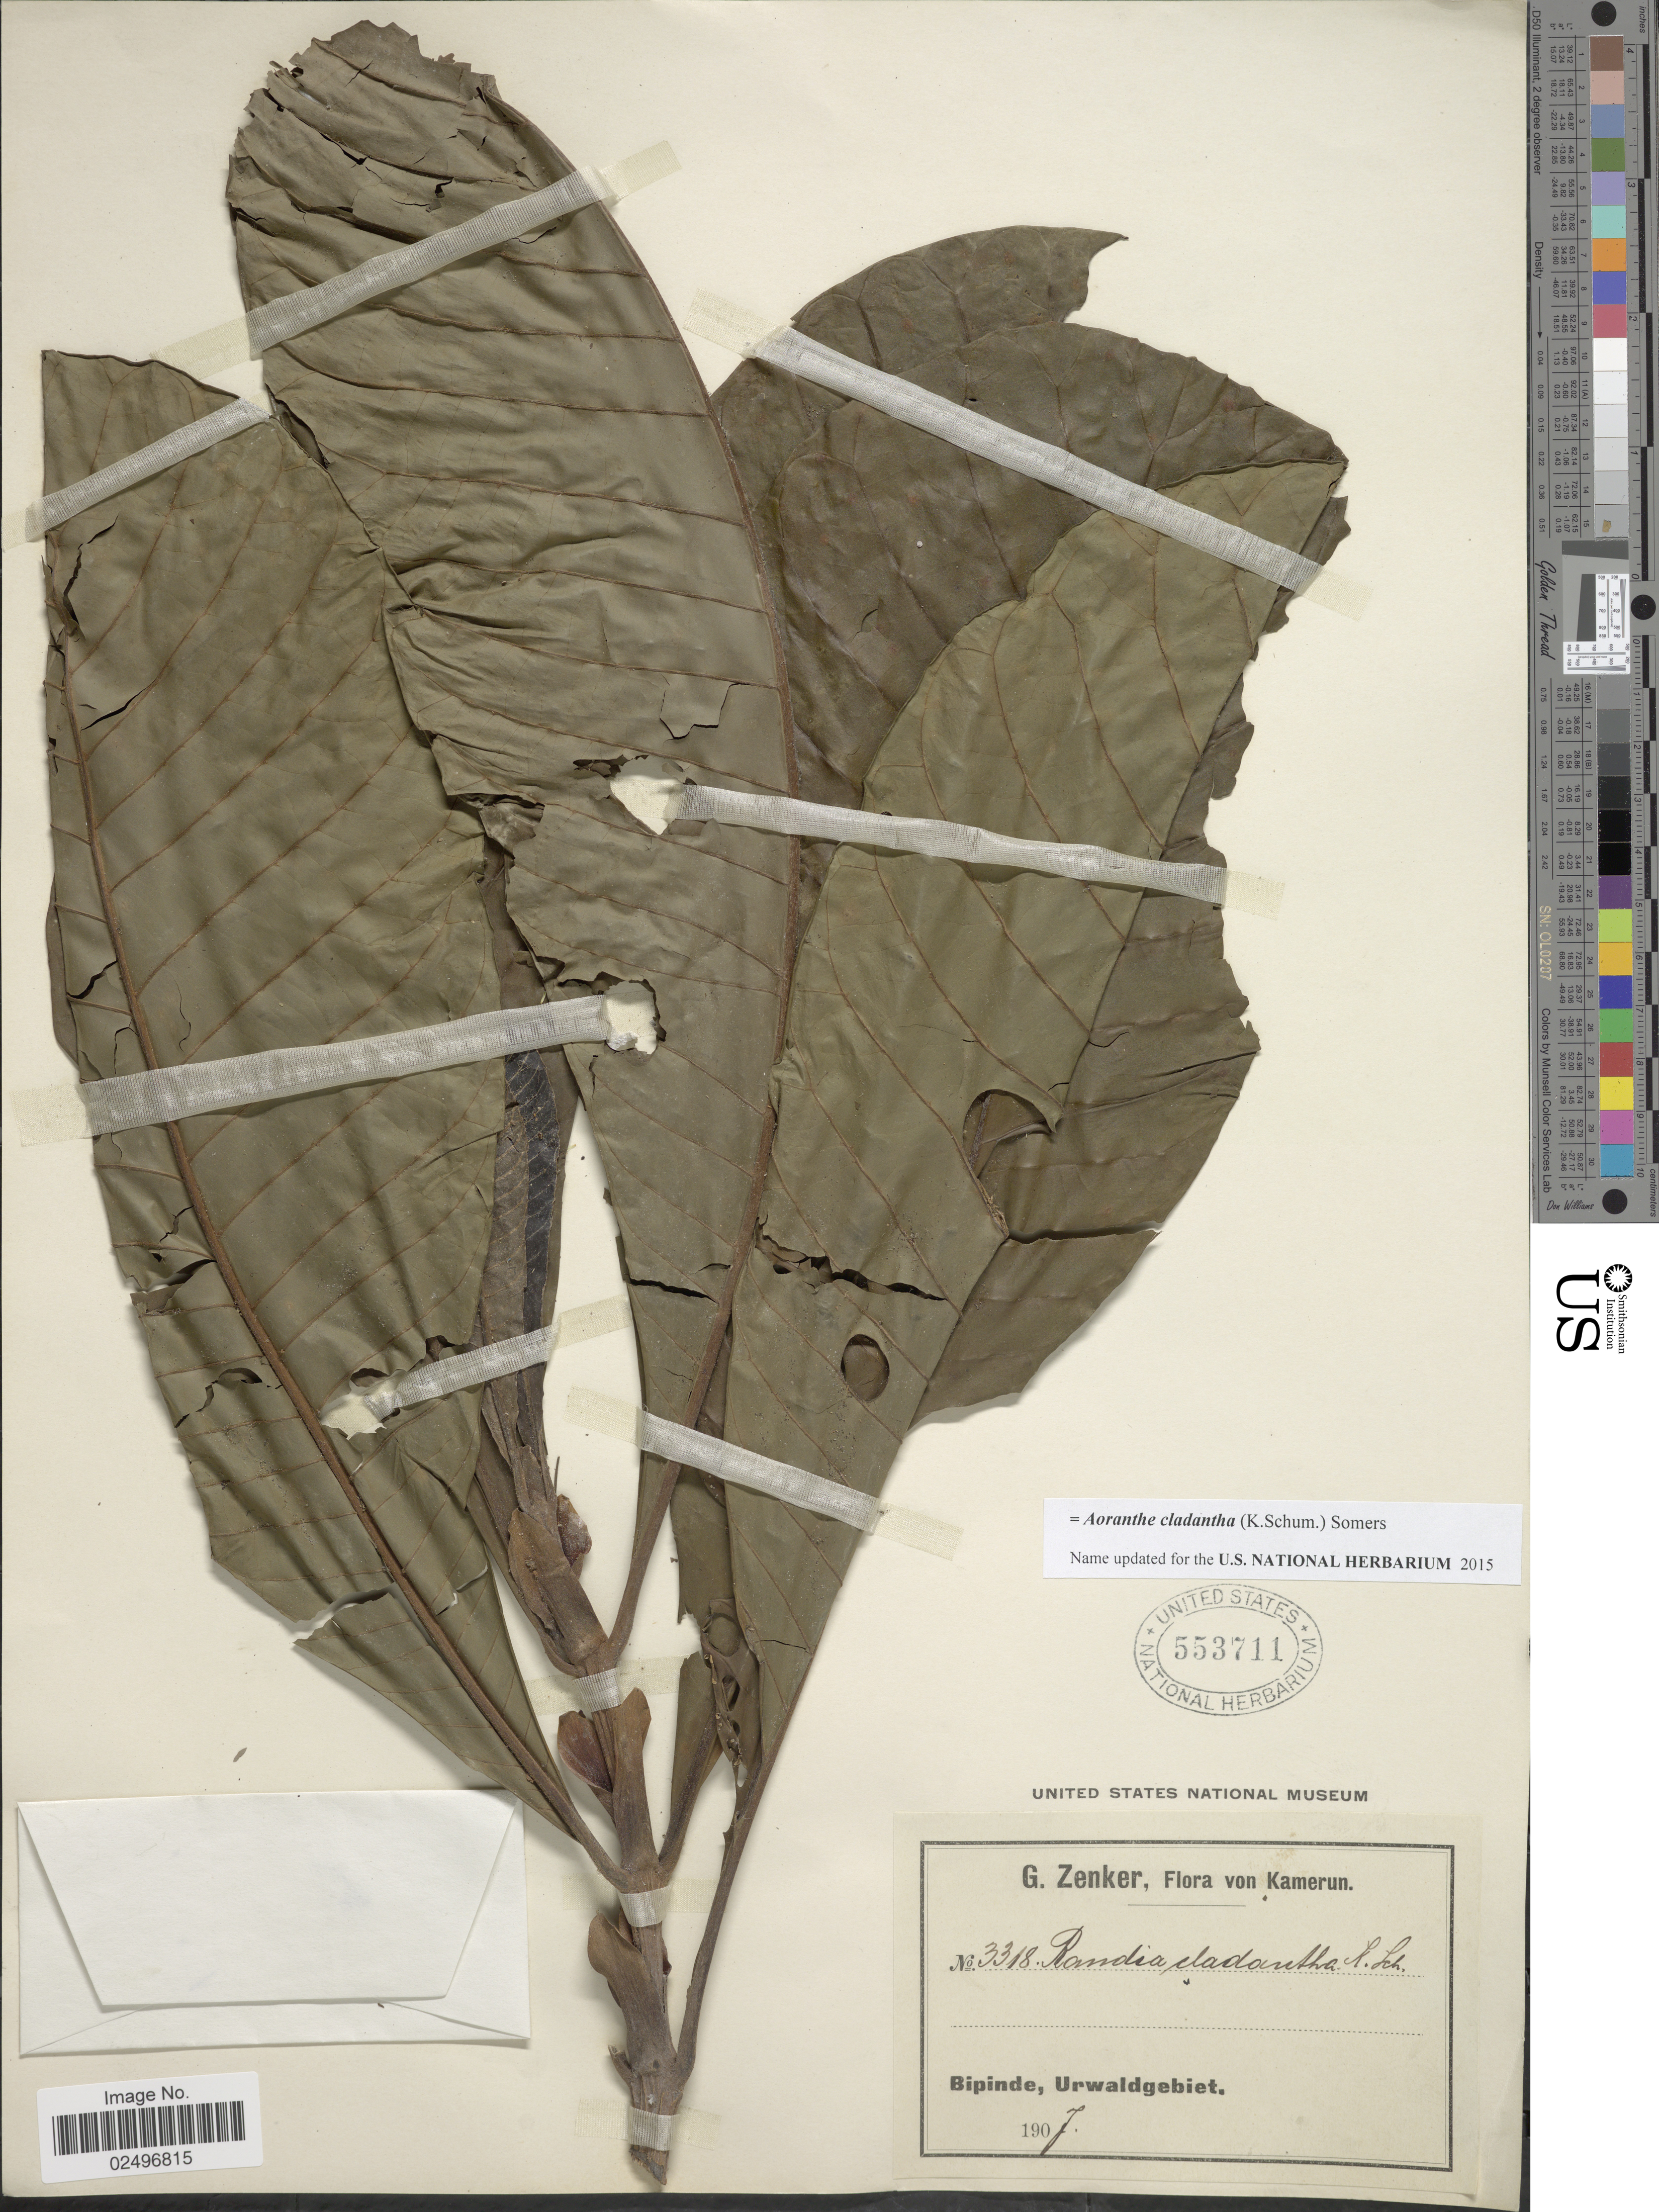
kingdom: Plantae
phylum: Tracheophyta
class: Magnoliopsida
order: Gentianales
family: Rubiaceae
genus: Aoranthe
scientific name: Aoranthe cladantha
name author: (K. Schum.) Somers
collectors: G. A. Zenker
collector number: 3318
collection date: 1907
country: Cameroon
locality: Bipinde, Urwaldgebiet, Kamerun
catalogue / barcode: US 553711